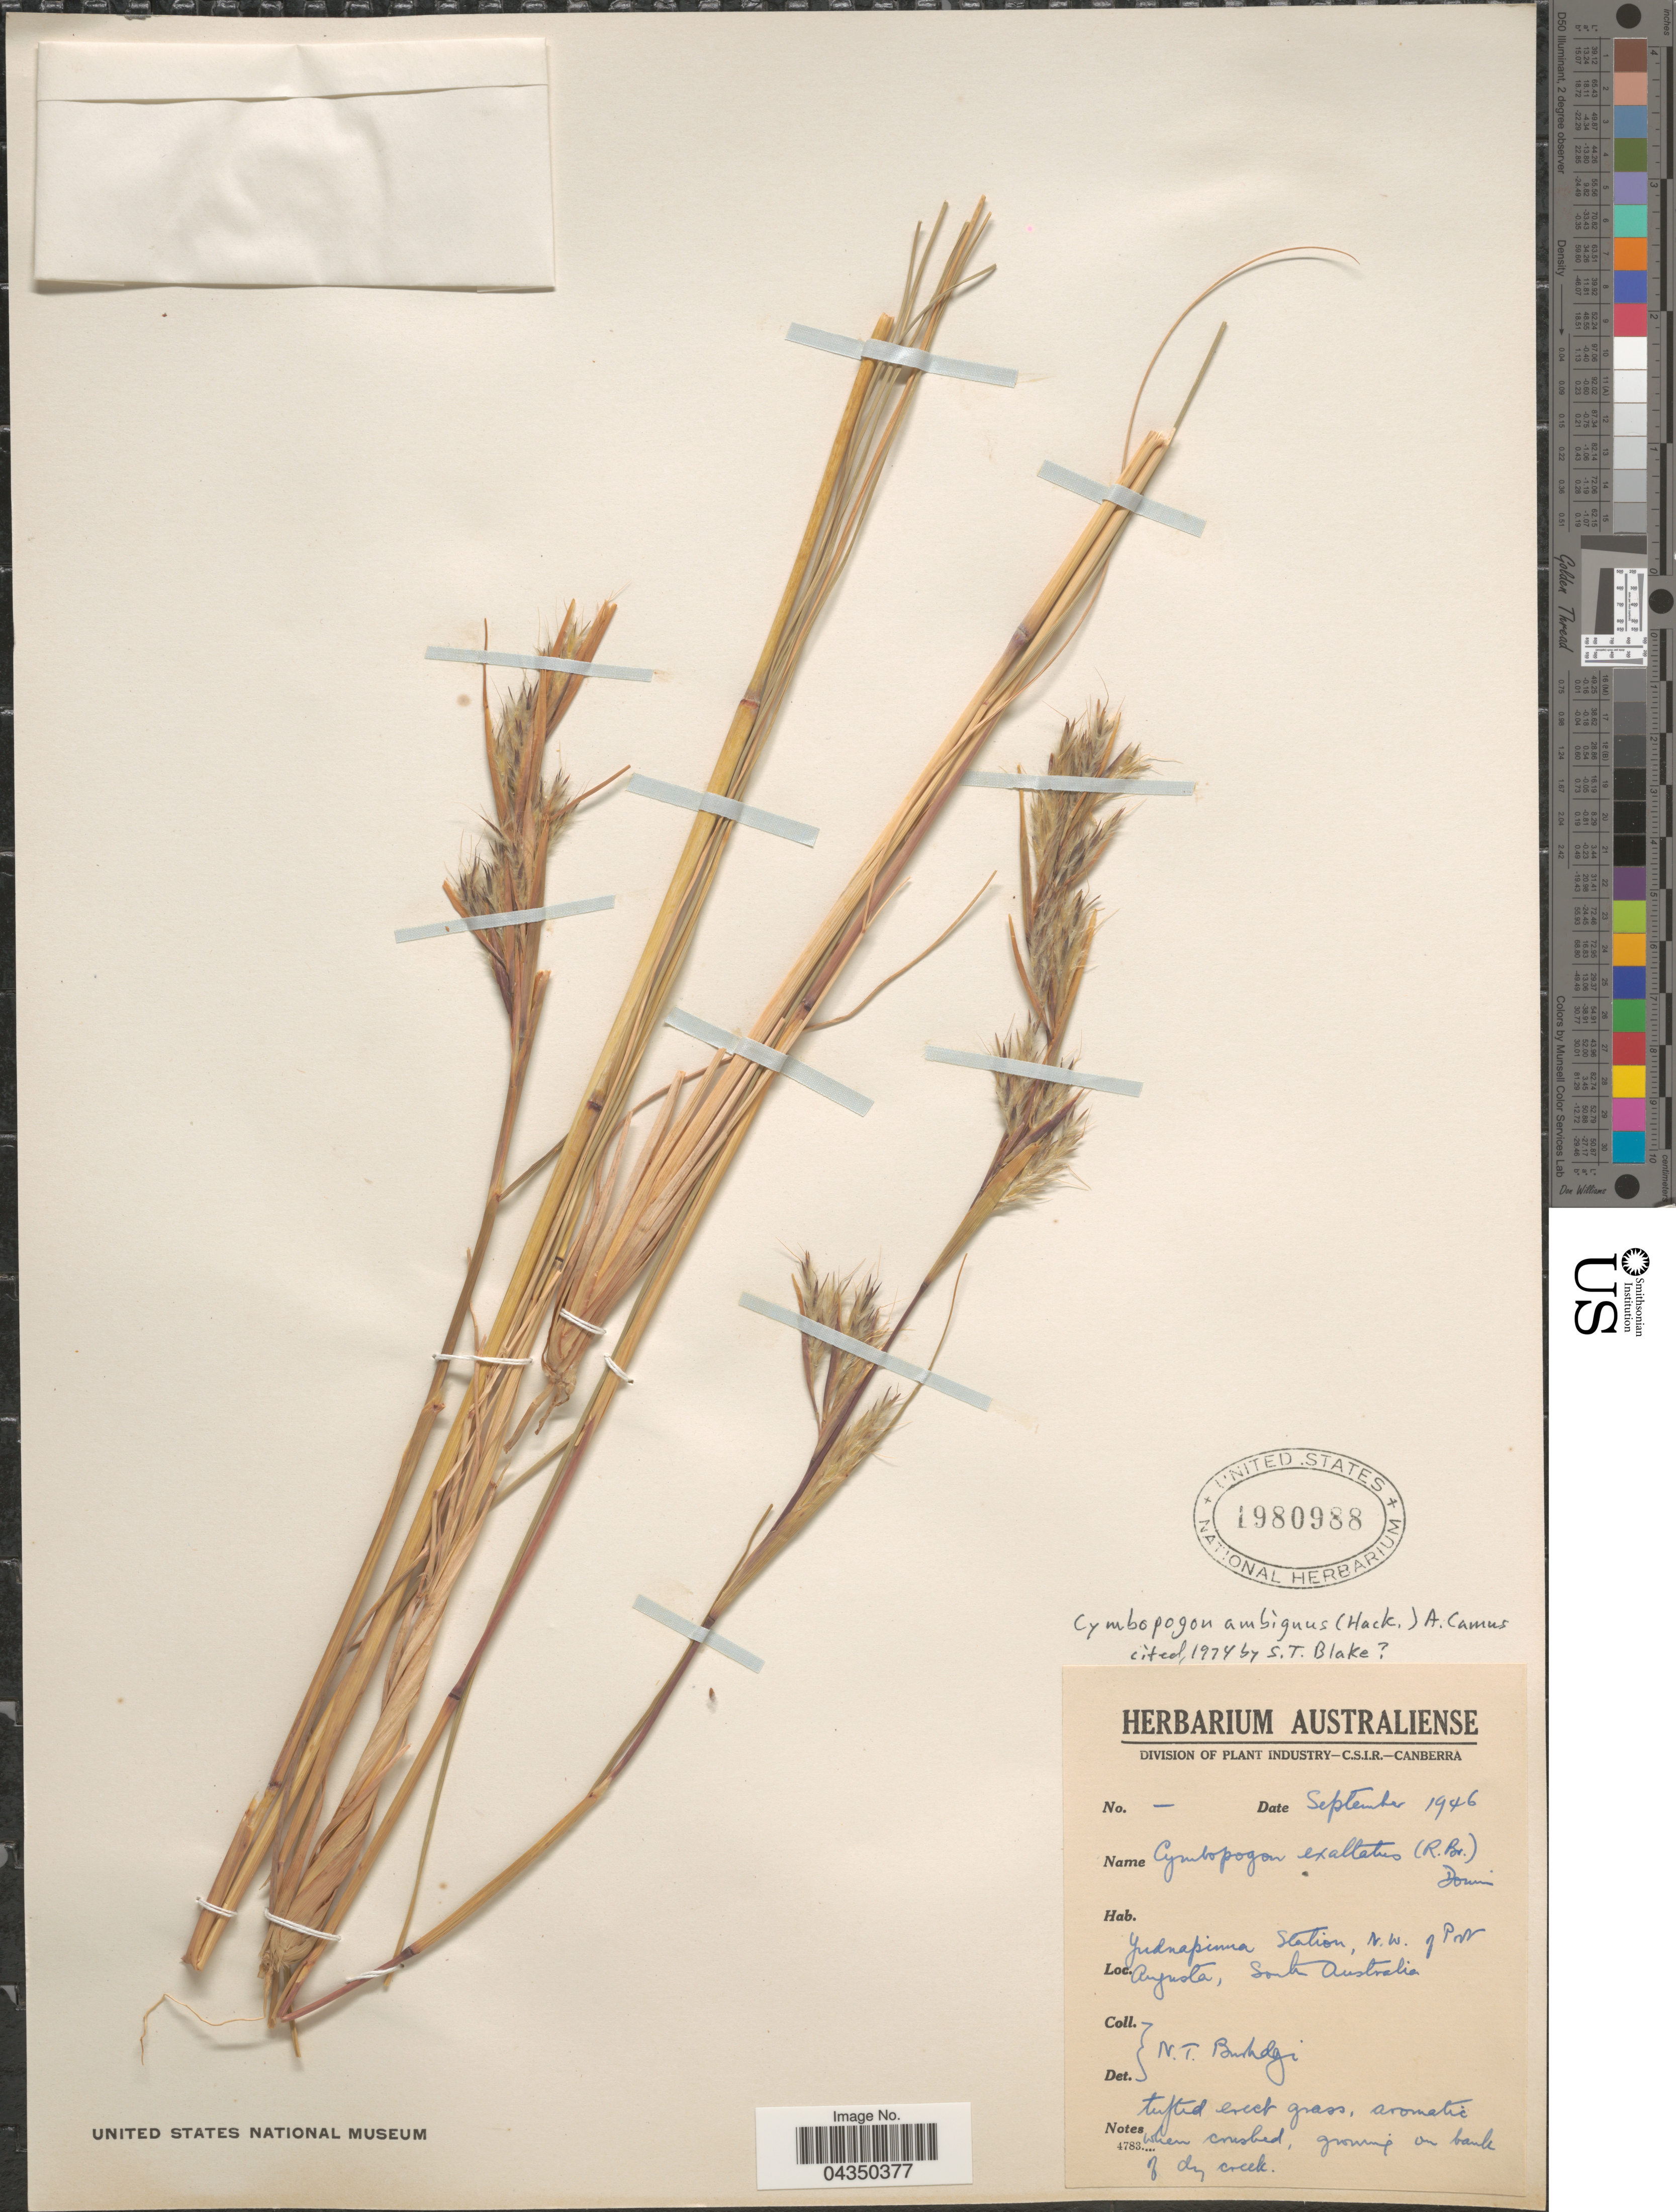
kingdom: Plantae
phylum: Tracheophyta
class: Liliopsida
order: Poales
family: Poaceae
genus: Cymbopogon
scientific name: Cymbopogon ambiguus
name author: A. Camus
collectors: N. T. Burbidge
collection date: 1946-09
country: Australia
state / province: South Australia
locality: Yudnapinna Station, N.W. of Port Augusta.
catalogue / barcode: US 1980988